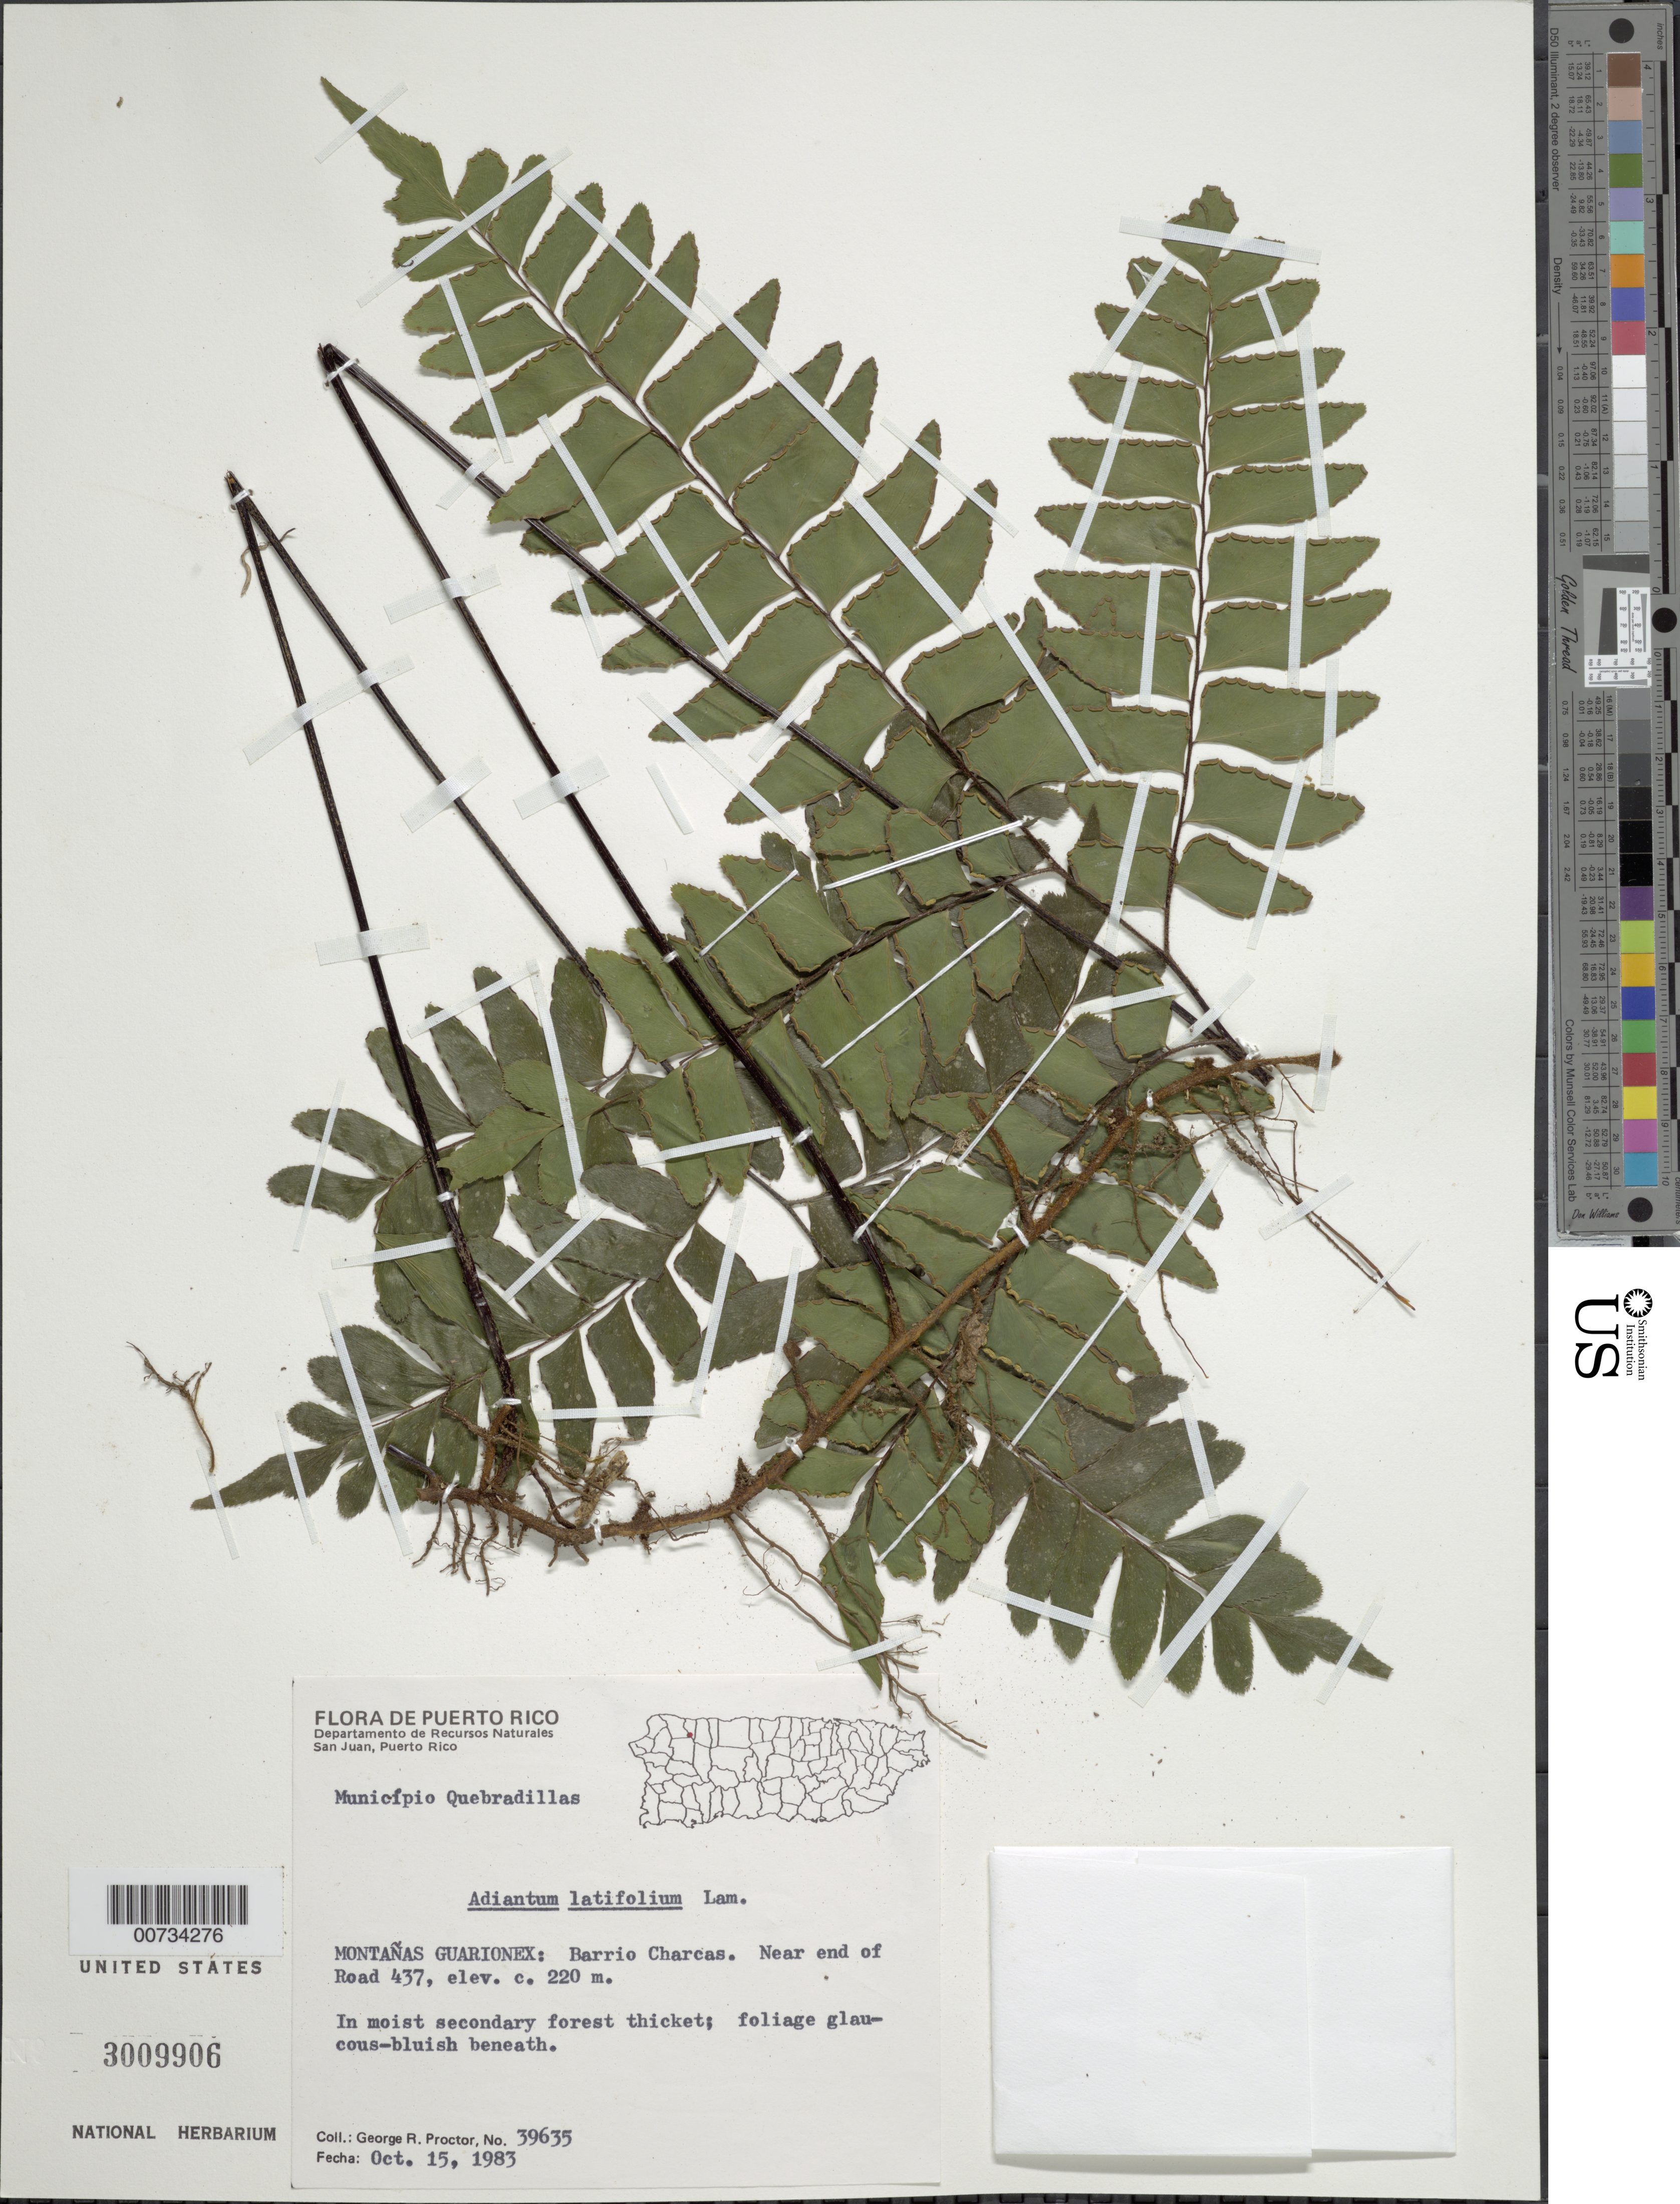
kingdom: Plantae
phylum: Tracheophyta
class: Polypodiopsida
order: Polypodiales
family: Pteridaceae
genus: Adiantum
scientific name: Adiantum latifolium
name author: Lam.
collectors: G. R. Proctor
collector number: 39635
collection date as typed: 15 Oct 1983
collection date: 1983-10-15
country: Puerto Rico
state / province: Quebradillas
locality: Montanas Guarionex: Barrio Charcas, near end of Road 437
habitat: In moist secondary forest thicket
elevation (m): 220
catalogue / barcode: US 3009906